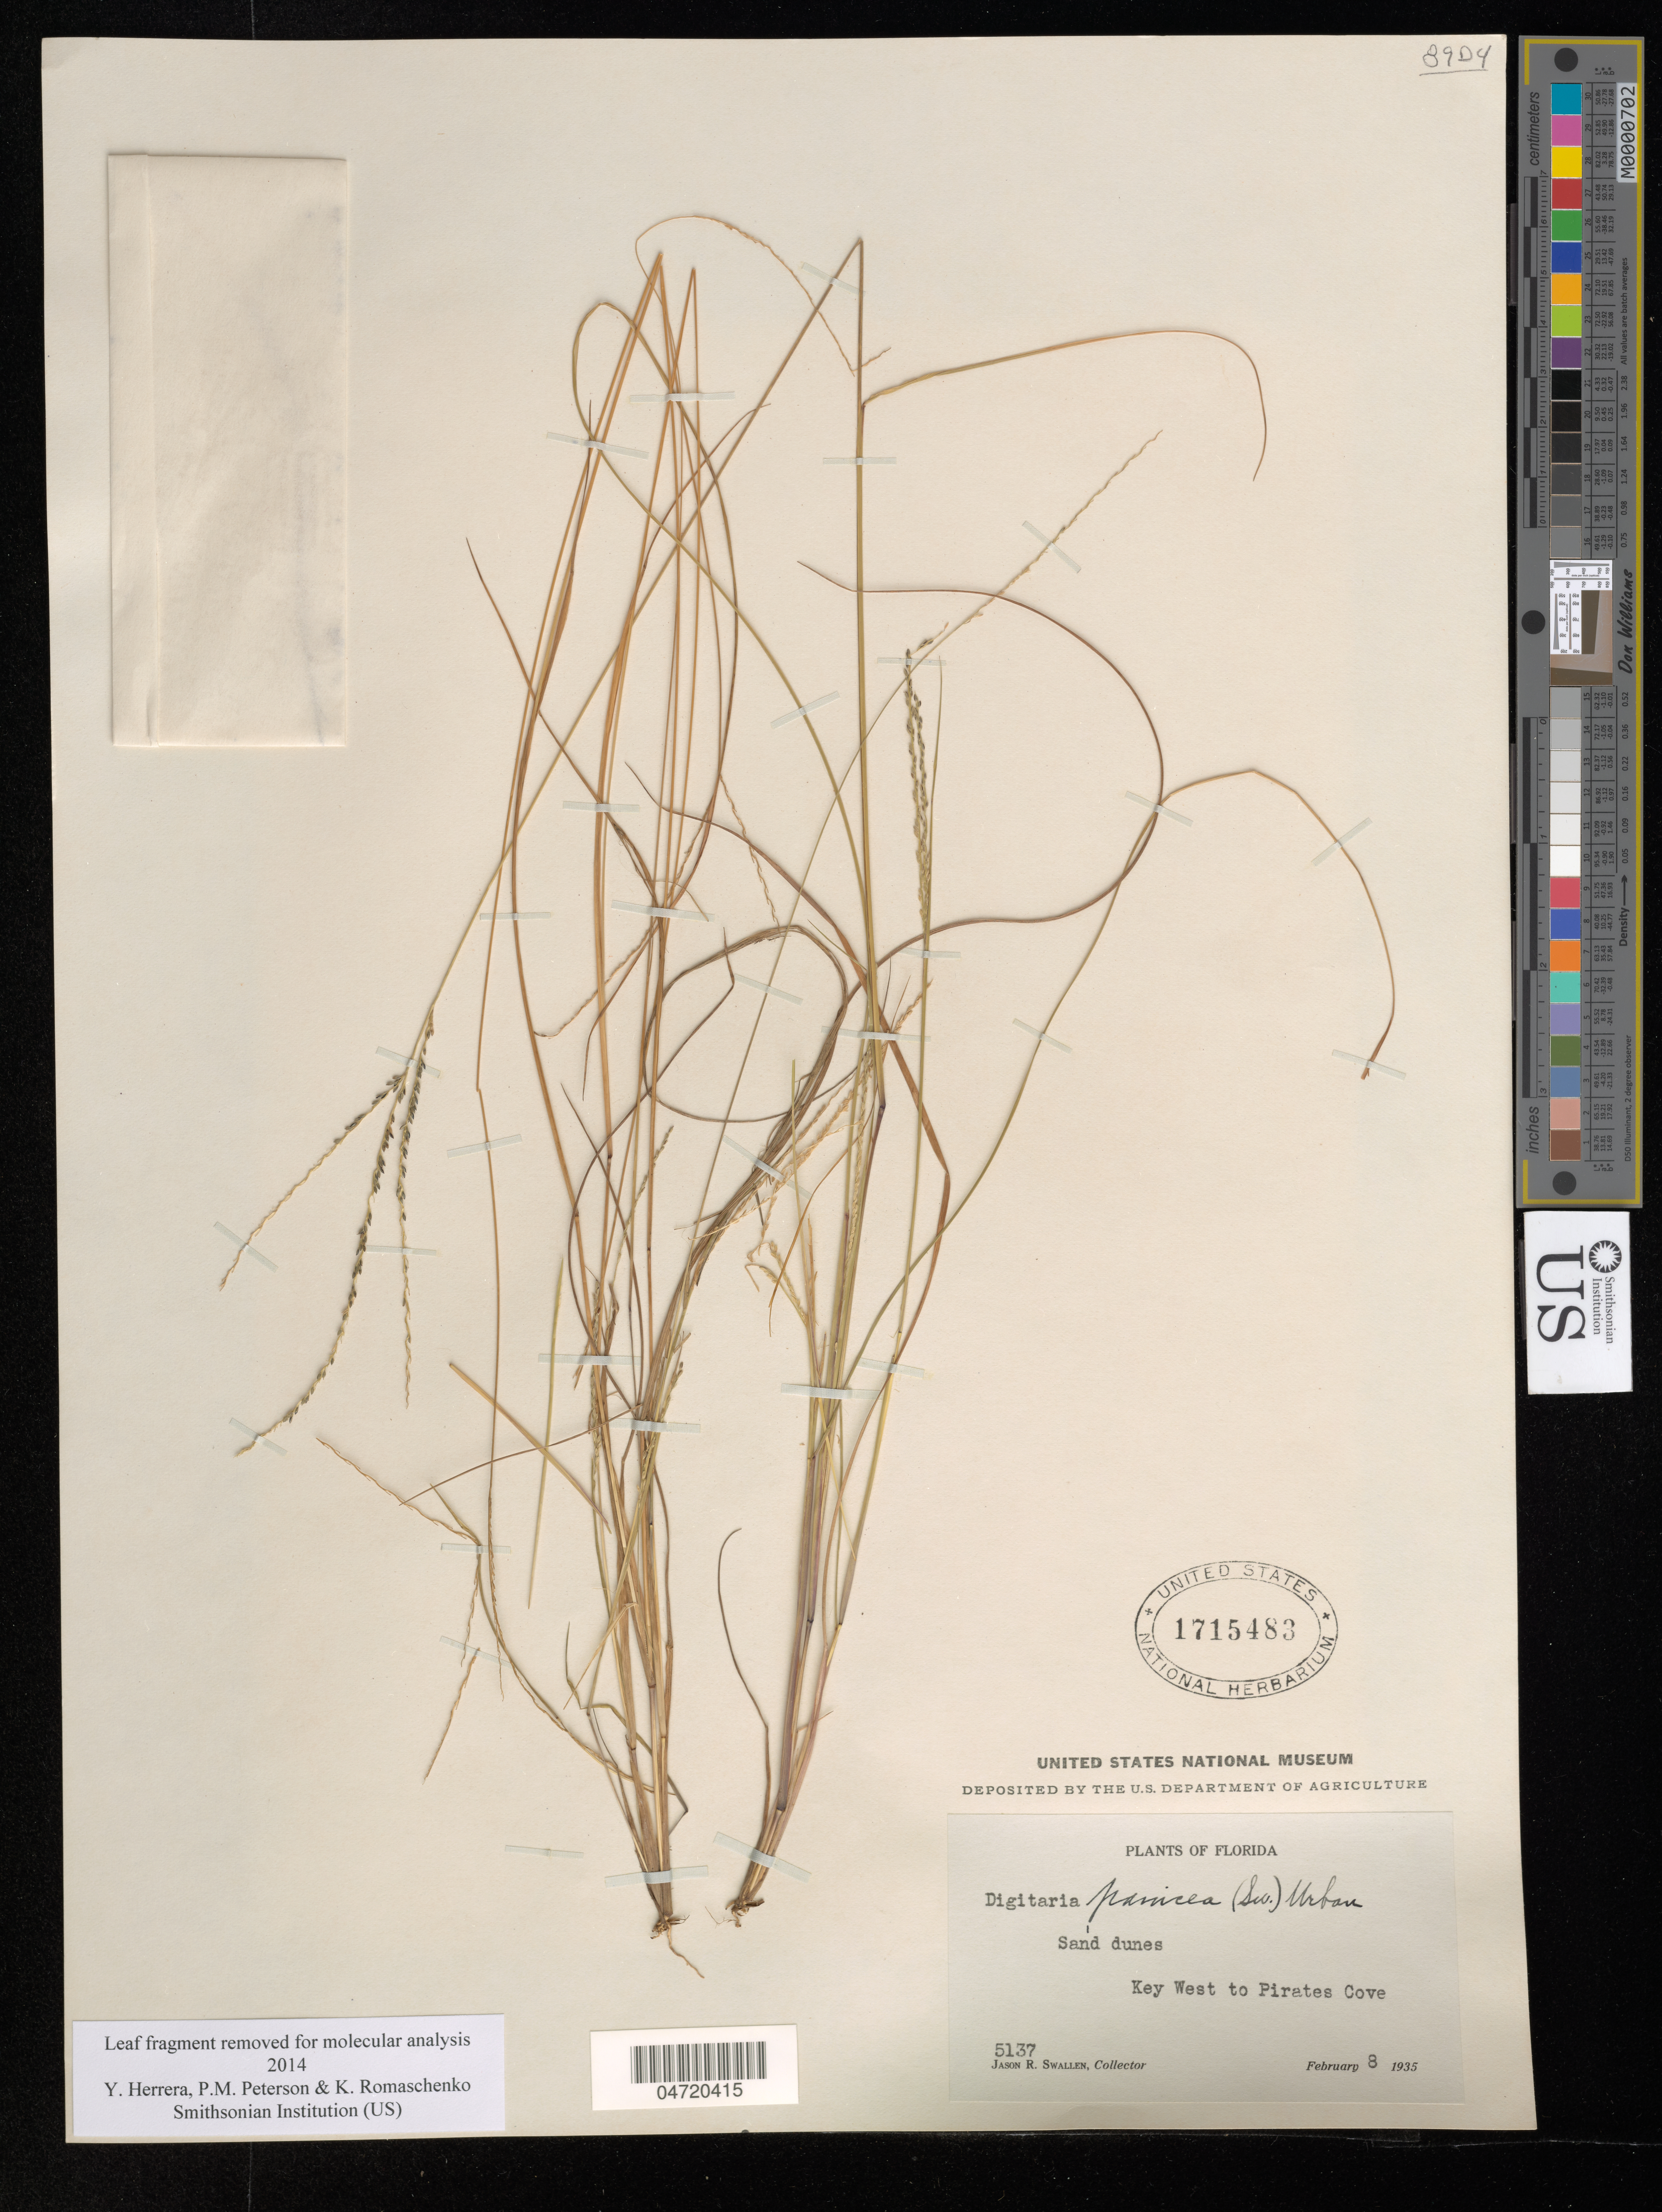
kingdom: Plantae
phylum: Tracheophyta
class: Liliopsida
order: Poales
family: Poaceae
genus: Digitaria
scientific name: Digitaria panicea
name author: (Sw.) Urb.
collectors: J. R. Swallen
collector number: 5137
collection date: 1935-02-08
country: United States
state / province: Florida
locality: Key West to Pirates Cove.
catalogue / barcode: US 1715483